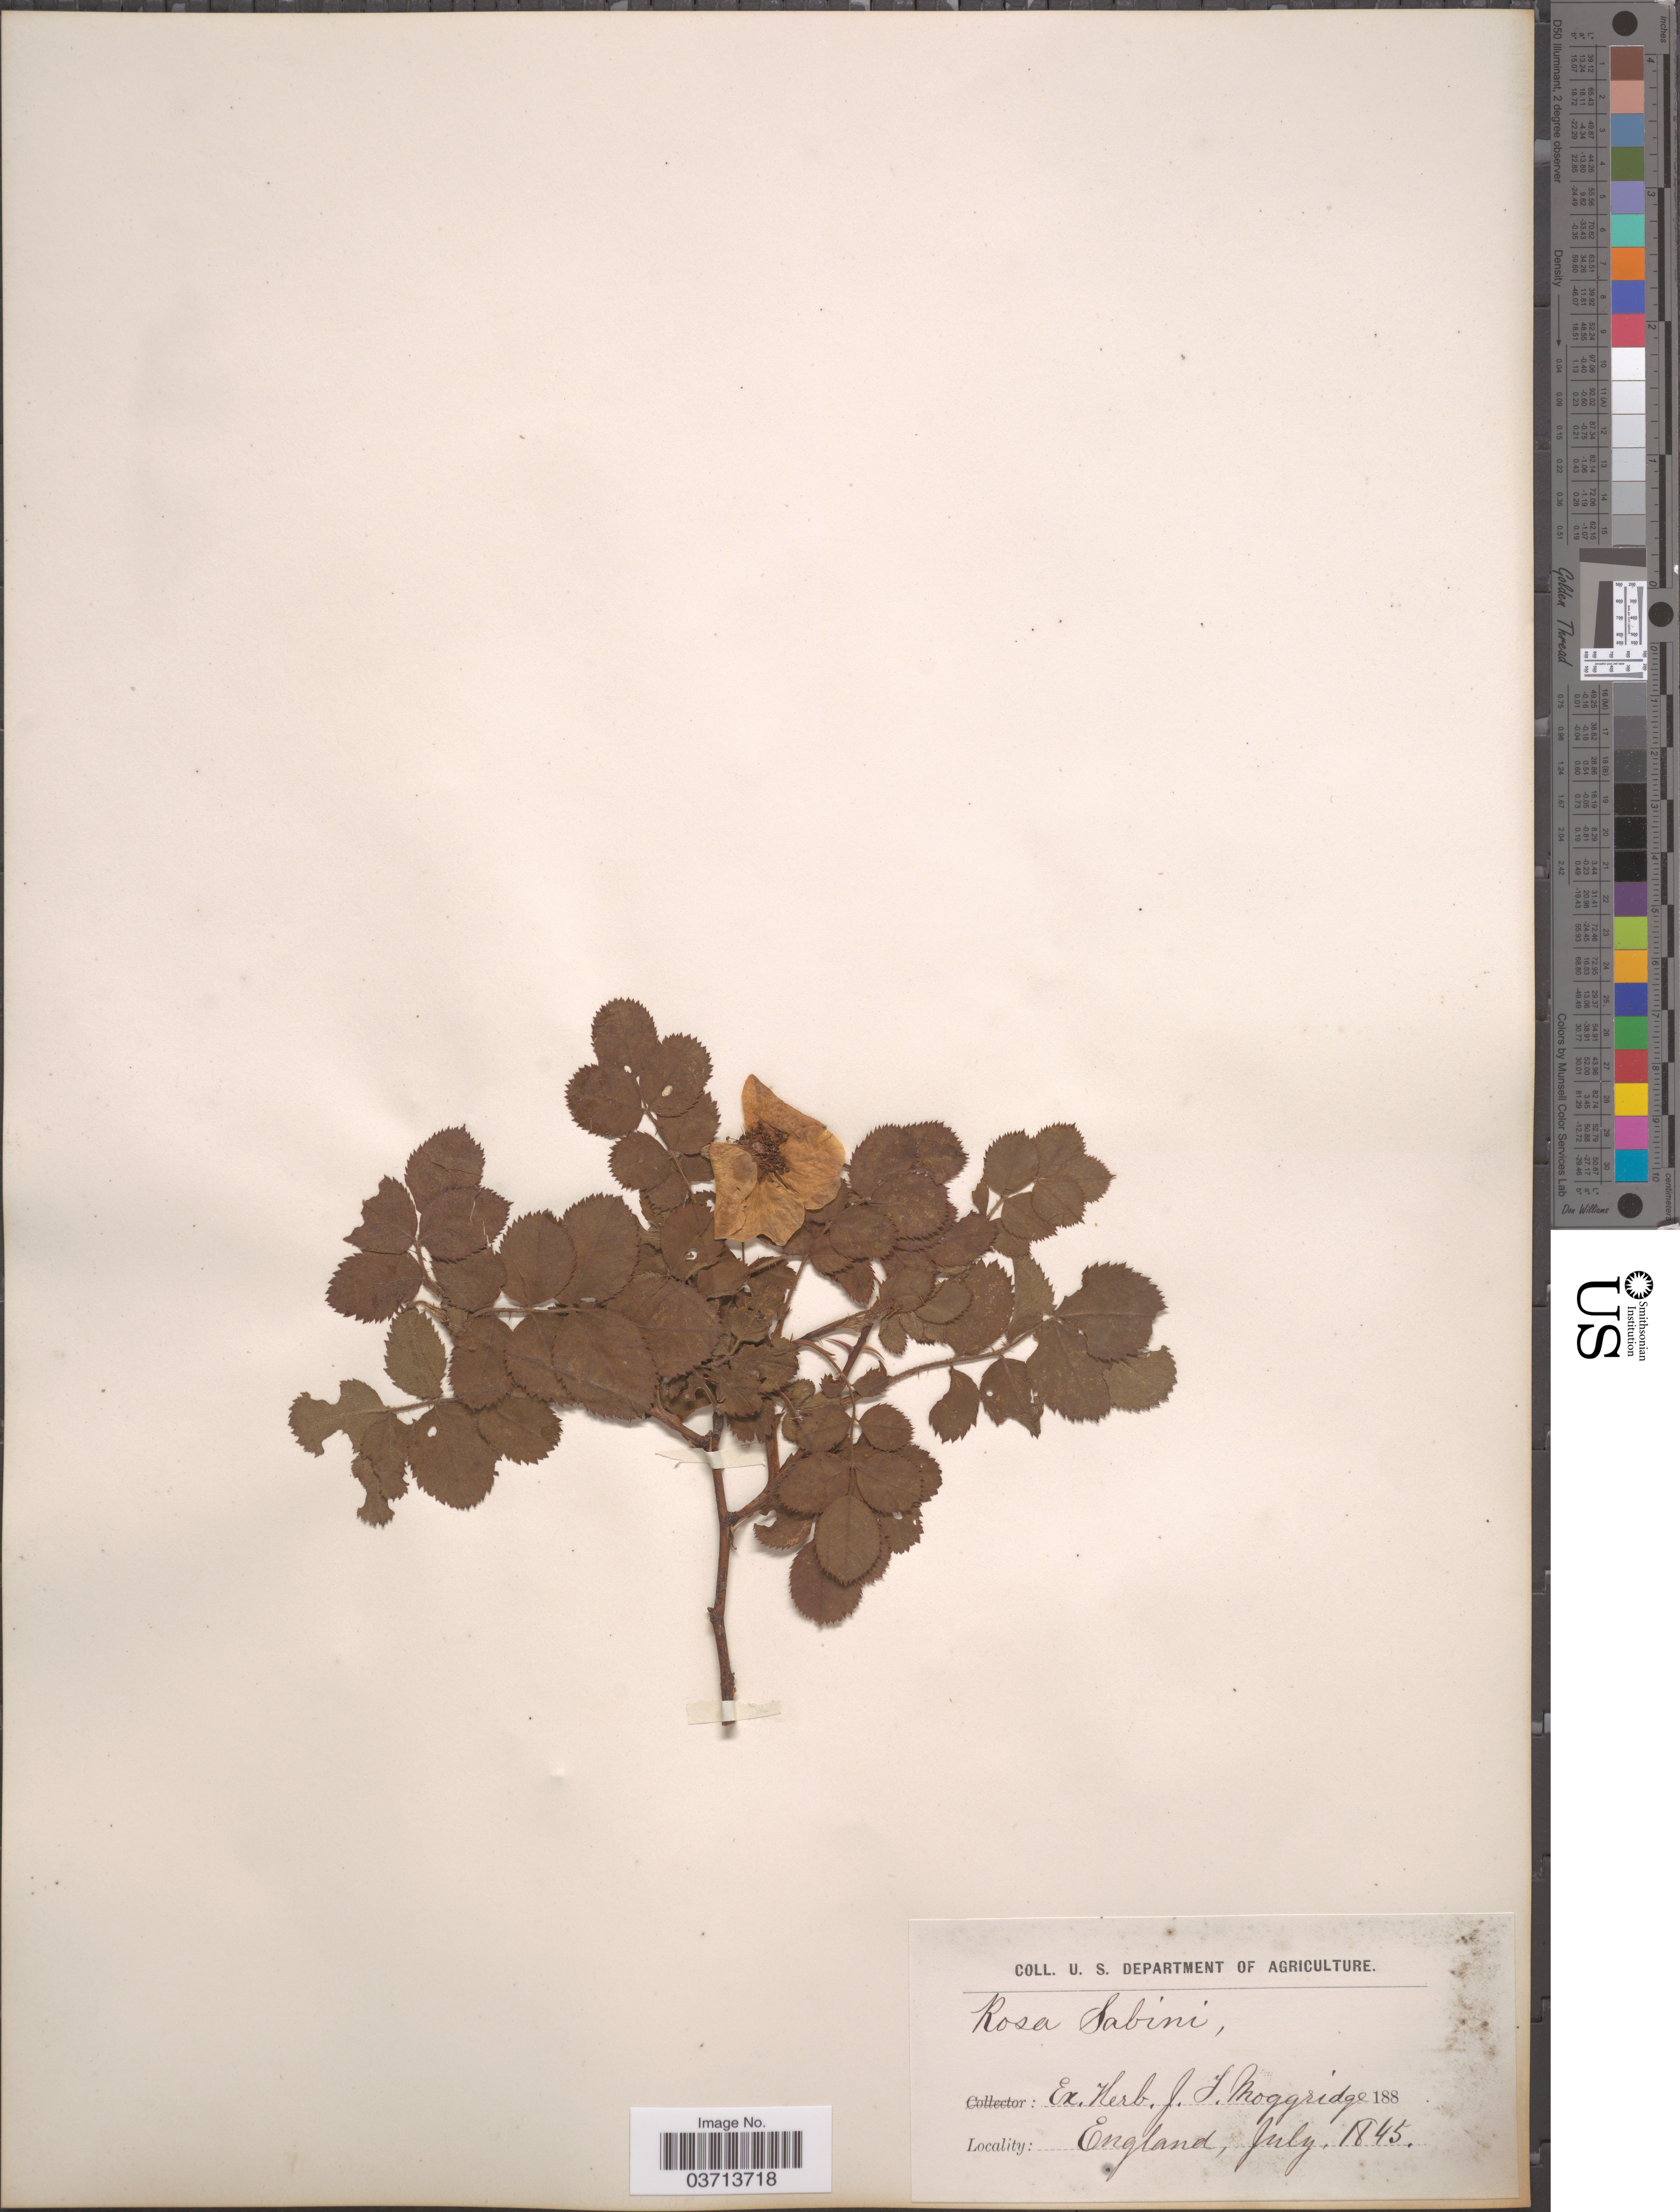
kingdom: Plantae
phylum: Tracheophyta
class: Magnoliopsida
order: Rosales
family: Rosaceae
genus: Rosa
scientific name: Rosa sabini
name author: J. Woods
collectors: ex herb. J.T. Moggridge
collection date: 1845-07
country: United Kingdom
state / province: England